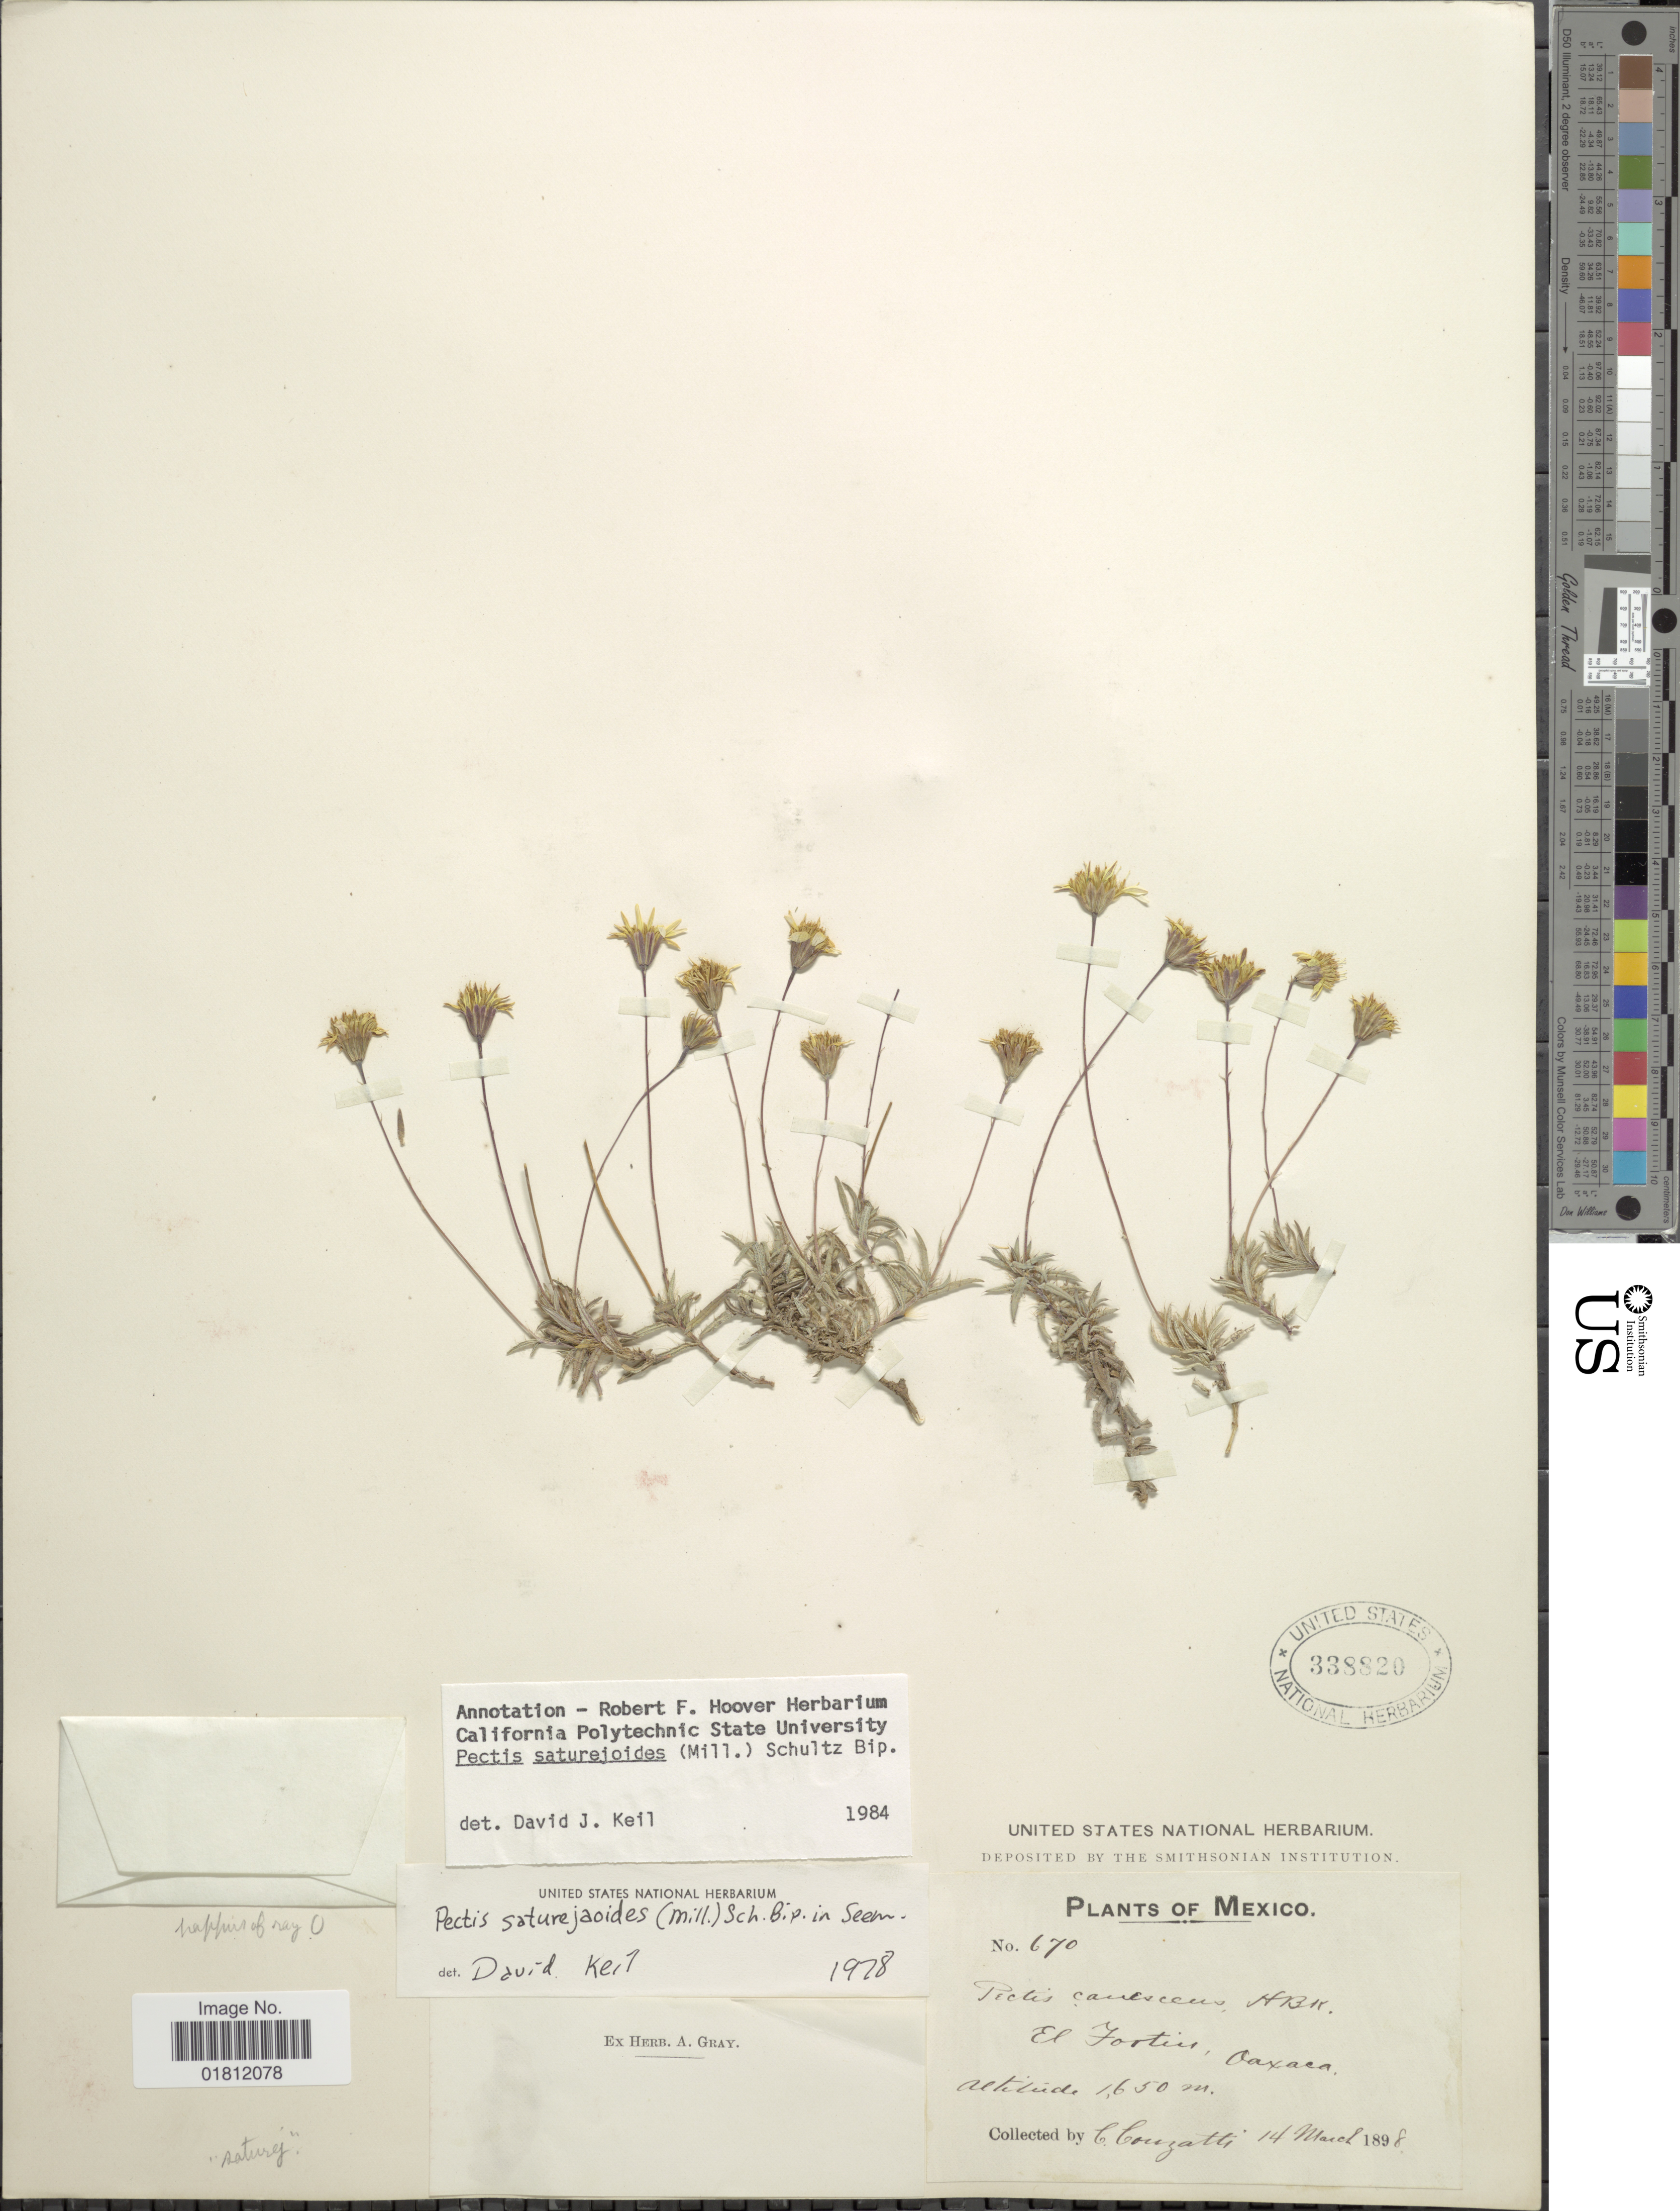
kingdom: Plantae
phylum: Tracheophyta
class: Magnoliopsida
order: Asterales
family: Asteraceae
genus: Pectis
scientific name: Pectis saturejoides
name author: (Mill.) Sch. Bip.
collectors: C. Conzatti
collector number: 670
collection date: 1898-03-14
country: Mexico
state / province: Oaxaca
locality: El Fortius, Oaxaca.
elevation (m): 1650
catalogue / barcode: US 338820